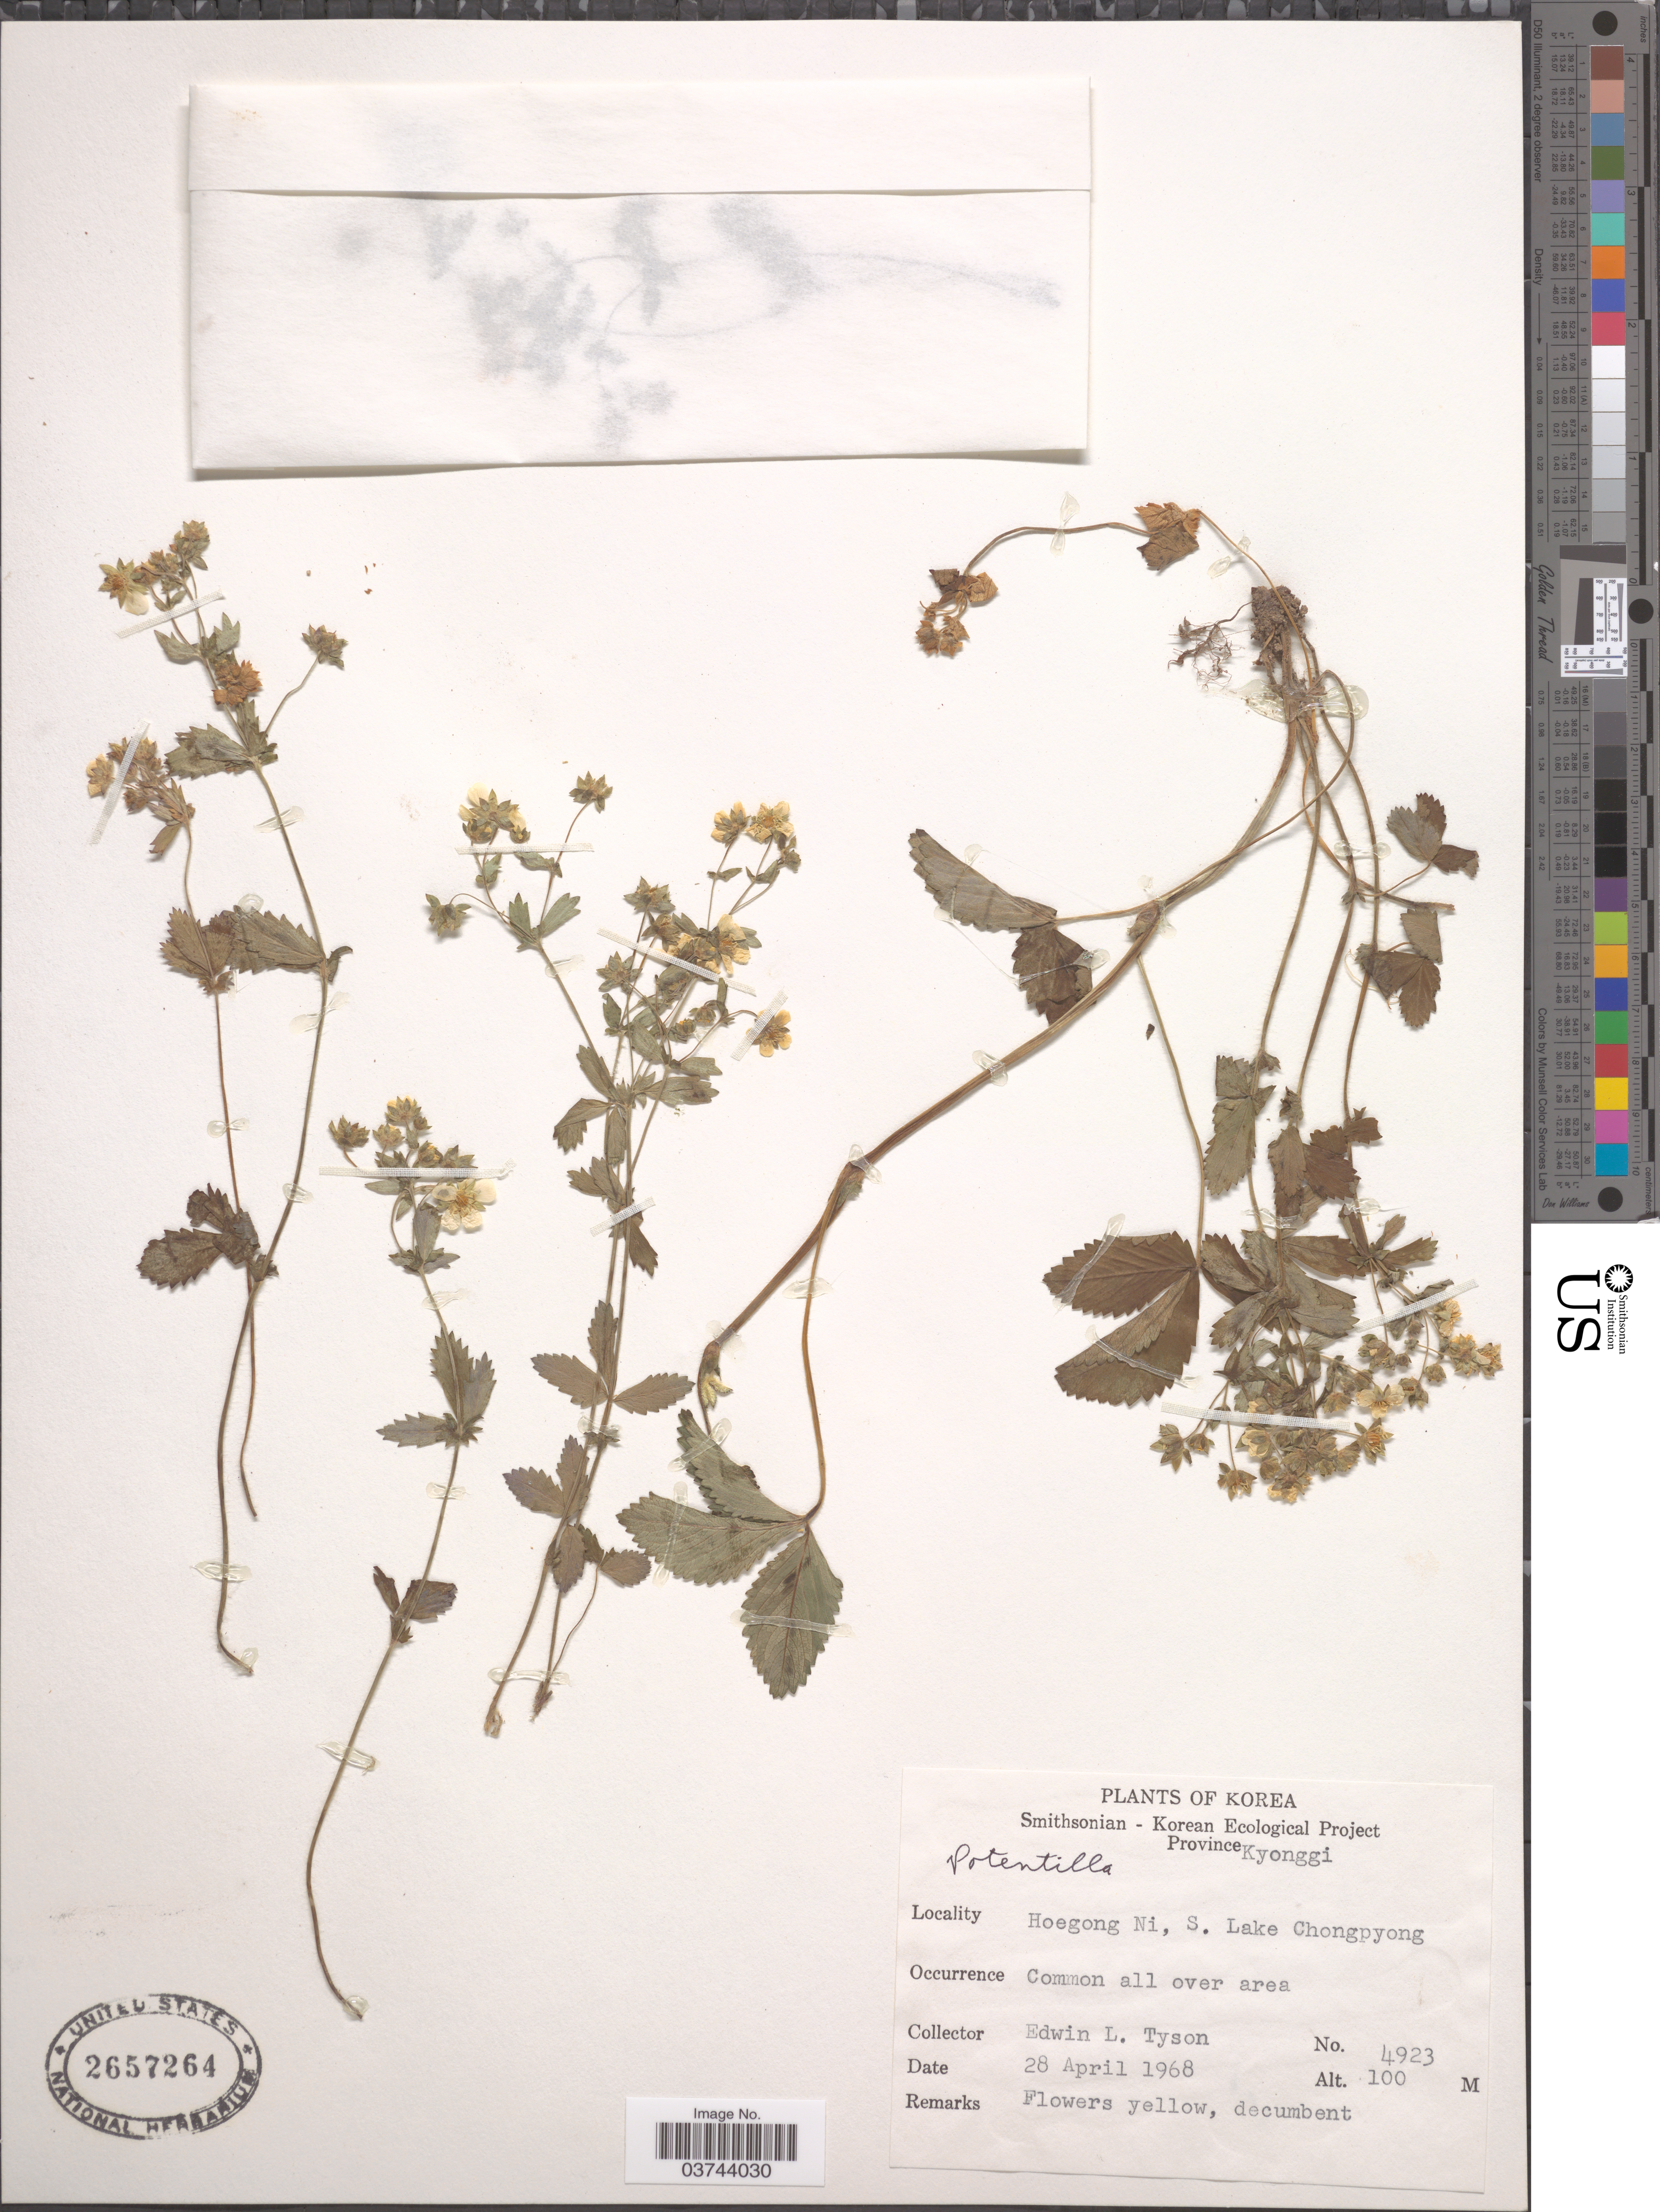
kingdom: Plantae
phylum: Tracheophyta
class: Magnoliopsida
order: Rosales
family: Rosaceae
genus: Potentilla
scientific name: Potentilla sp.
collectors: E. L. Tyson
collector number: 4923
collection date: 1968-04-28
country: South Korea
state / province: Gyeonggi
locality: Korea. Province Kyonggi. Hoegong Ni, S. Lake Chongpyong.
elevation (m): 100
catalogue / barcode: US 2657264